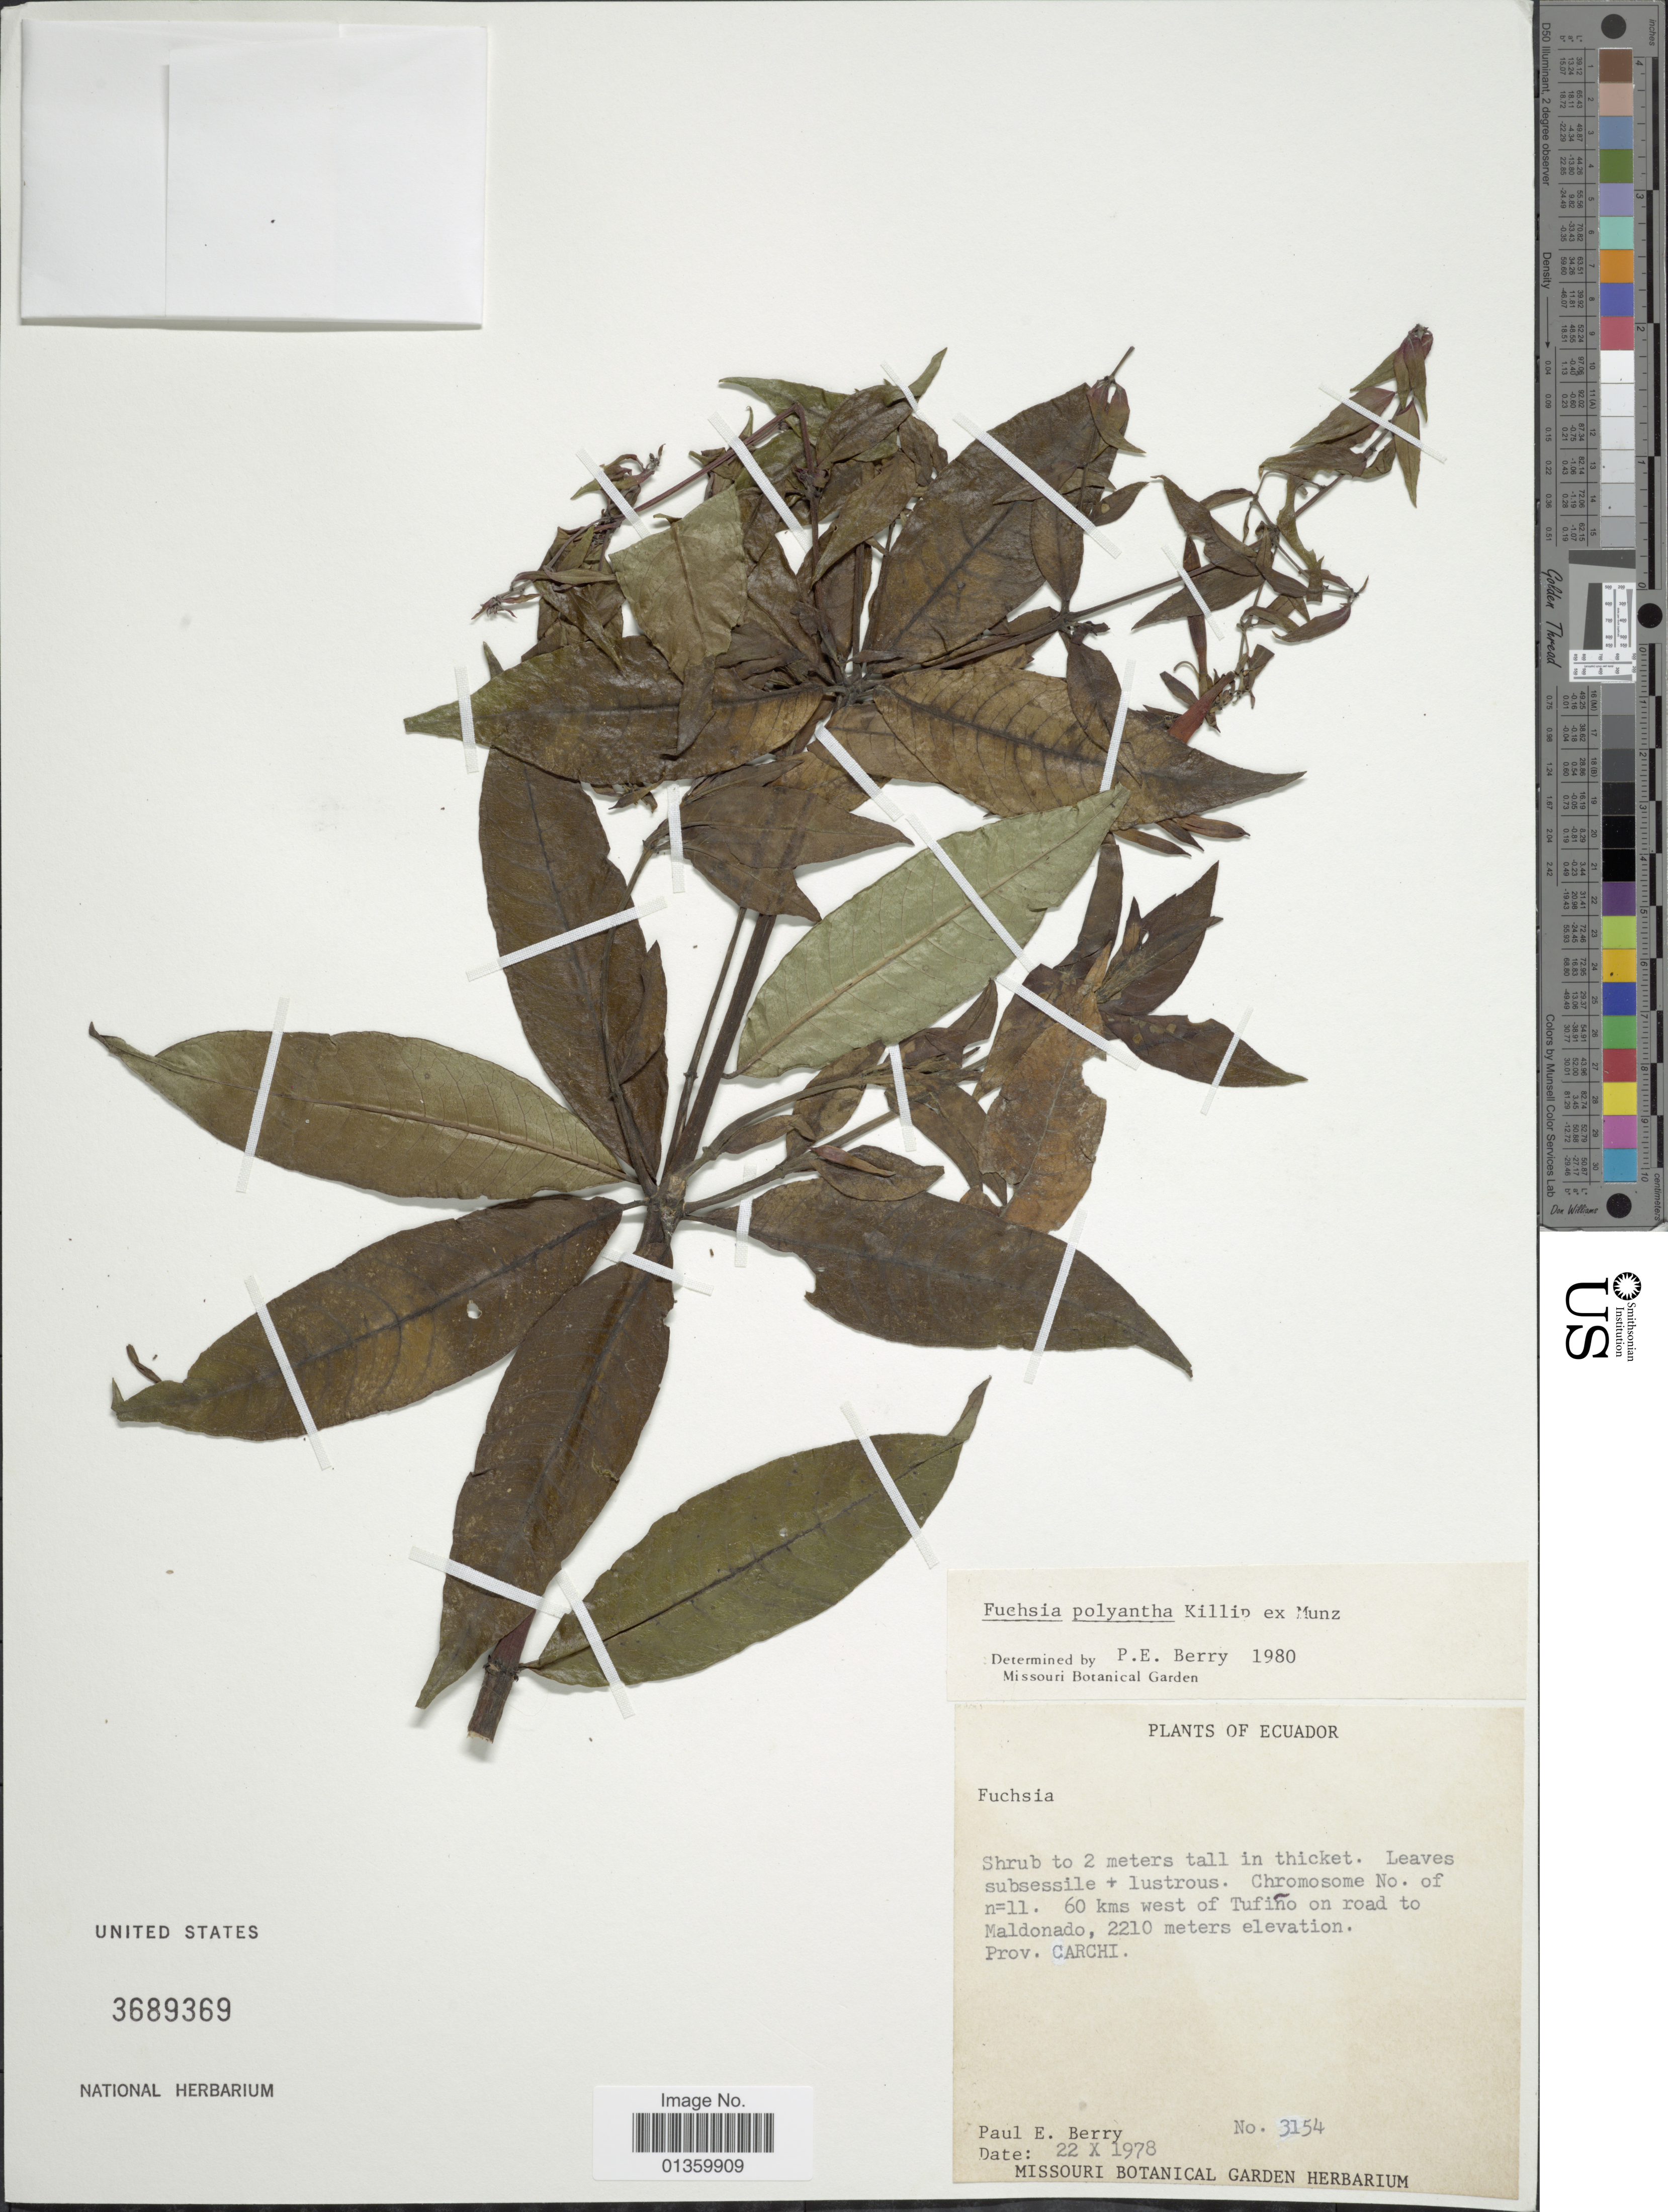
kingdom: Plantae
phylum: Tracheophyta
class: Magnoliopsida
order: Myrtales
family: Onagraceae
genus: Fuchsia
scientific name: Fuchsia polyantha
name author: Killip ex Munz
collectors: P. E. Berry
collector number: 3154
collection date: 1978-10-22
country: Ecuador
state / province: Carchi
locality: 60 kms west of Tufiño on road to Maldonado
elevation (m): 2210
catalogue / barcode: US 3689369